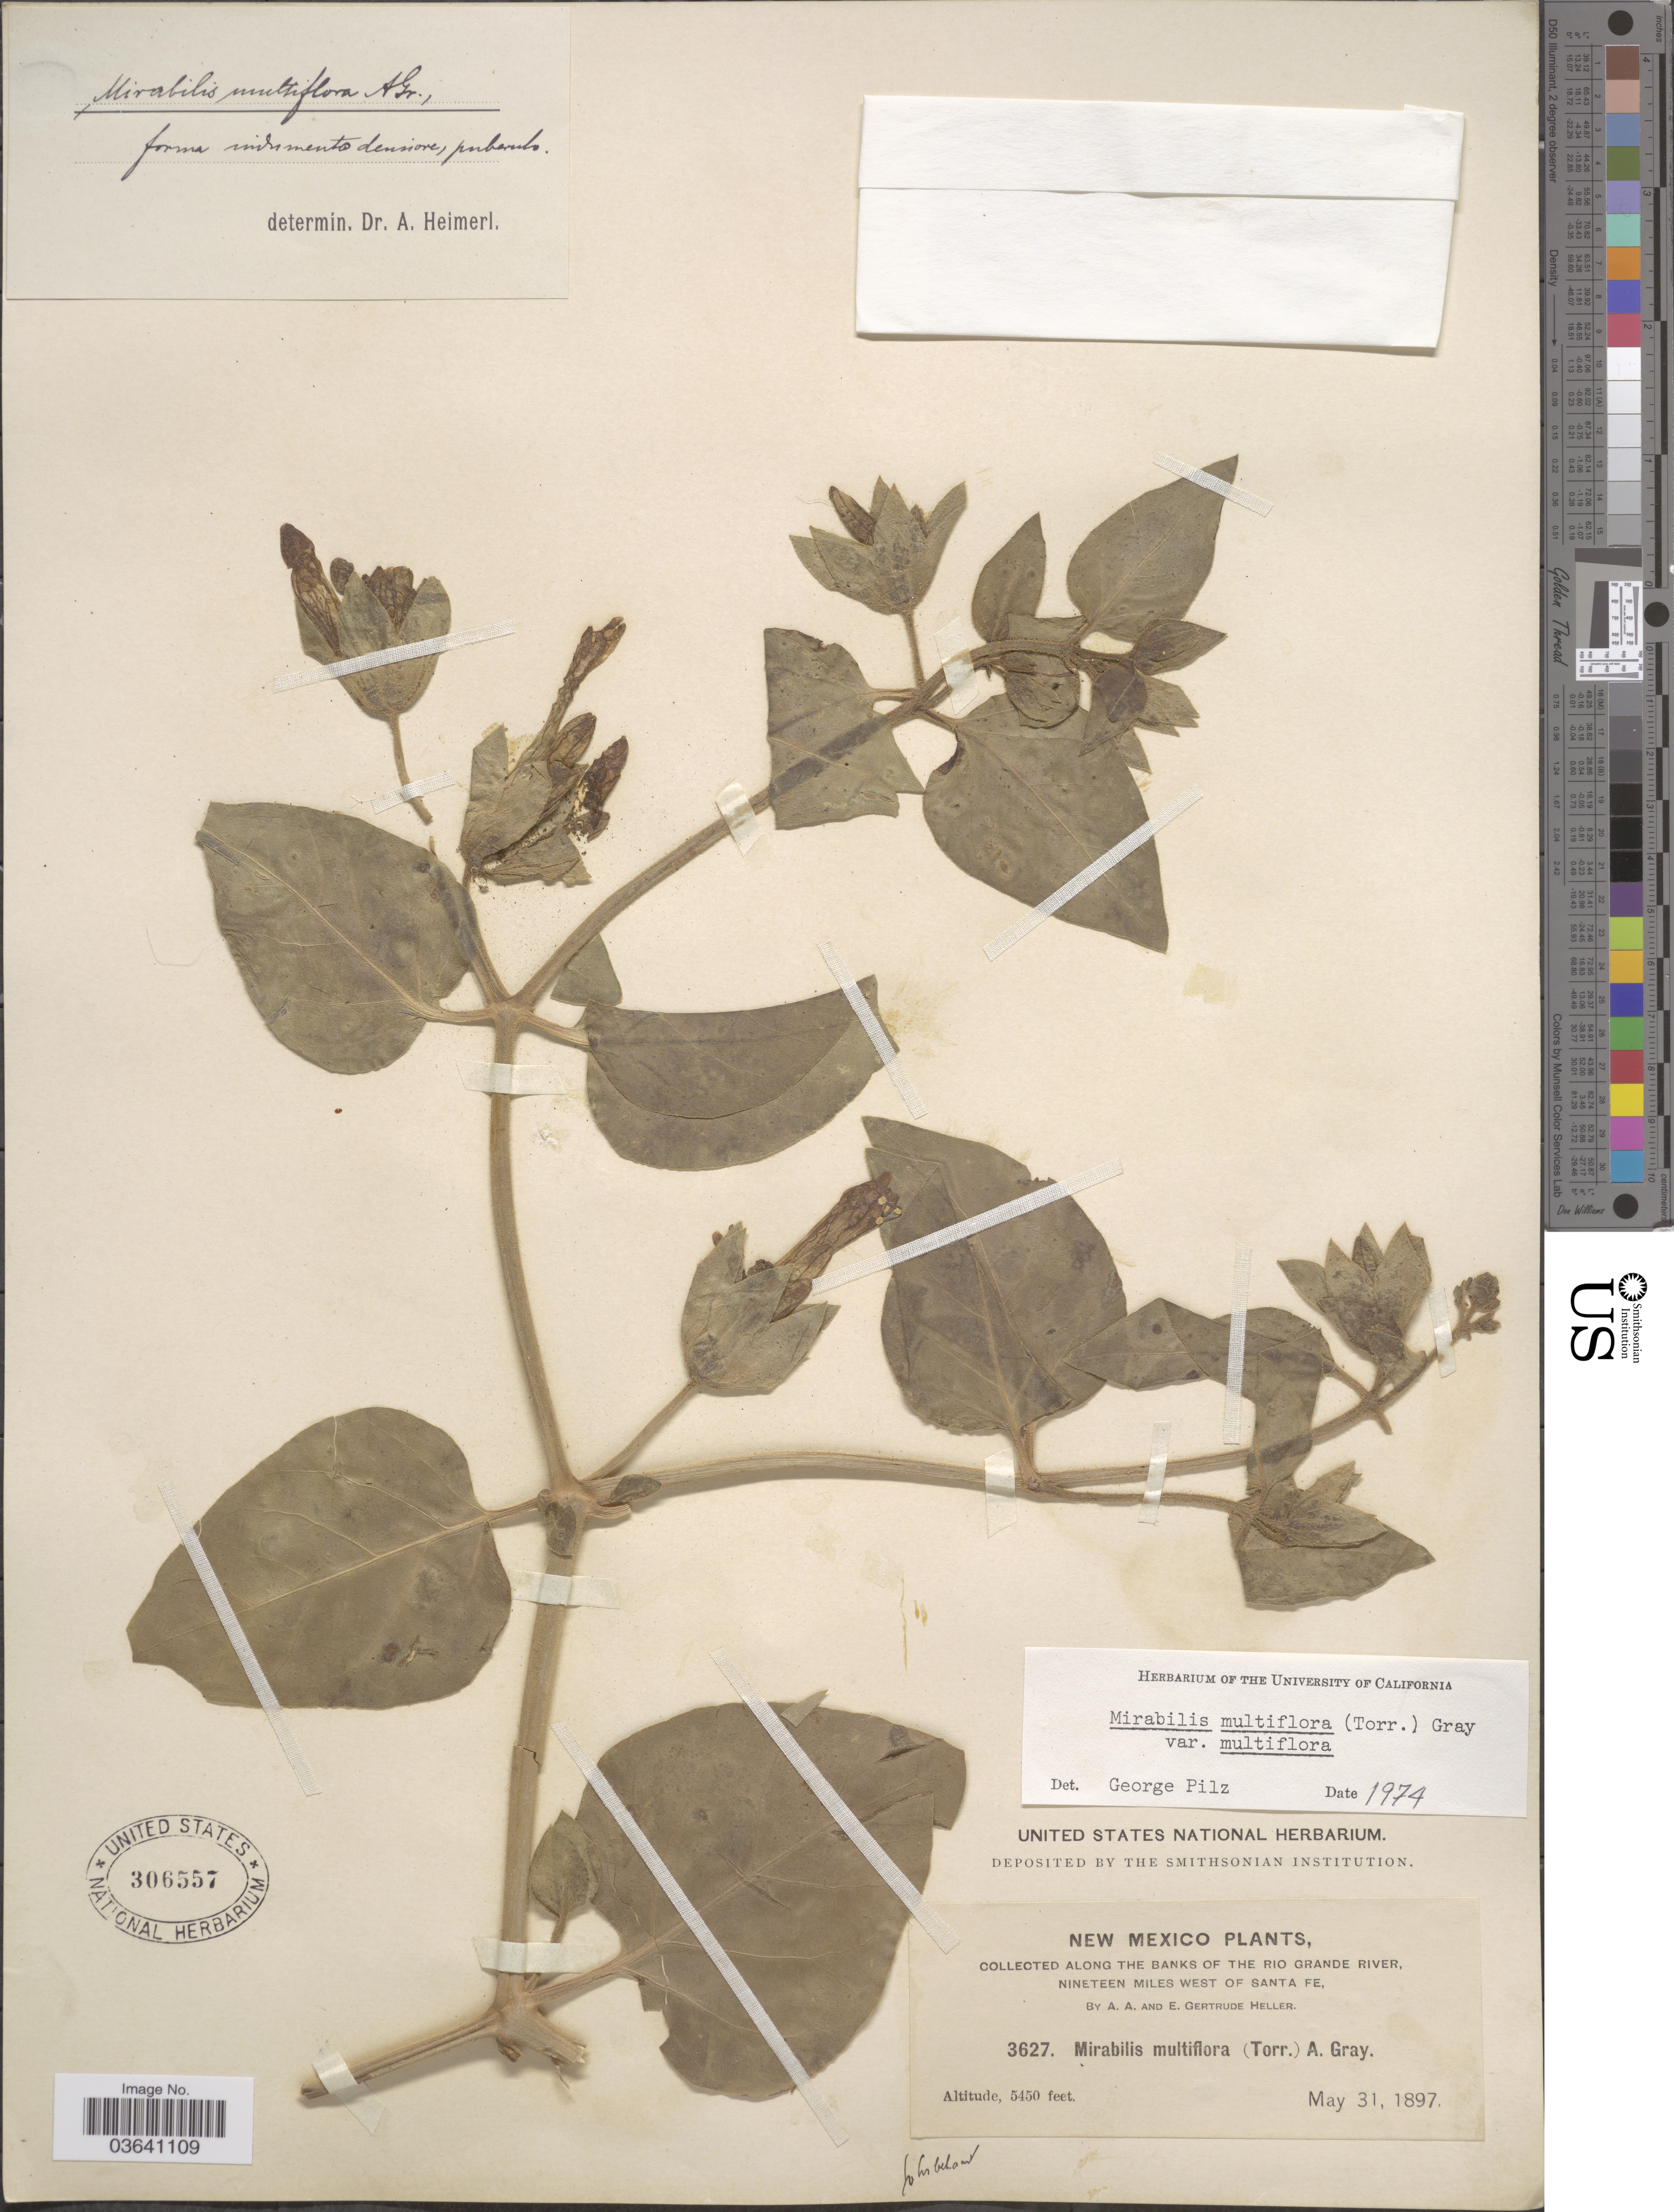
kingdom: Plantae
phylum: Tracheophyta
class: Magnoliopsida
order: Caryophyllales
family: Nyctaginaceae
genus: Mirabilis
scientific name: Mirabilis multiflora var. multiflora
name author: (Torr.) A. Gray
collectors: A. A. Heller & E. G. Heller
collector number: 3627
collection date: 1897-05-31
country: United States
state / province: New Mexico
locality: Along the banks of the Rio Grande River, Nineteen miles west of Santa Fe.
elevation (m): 1661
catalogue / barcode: US 306557